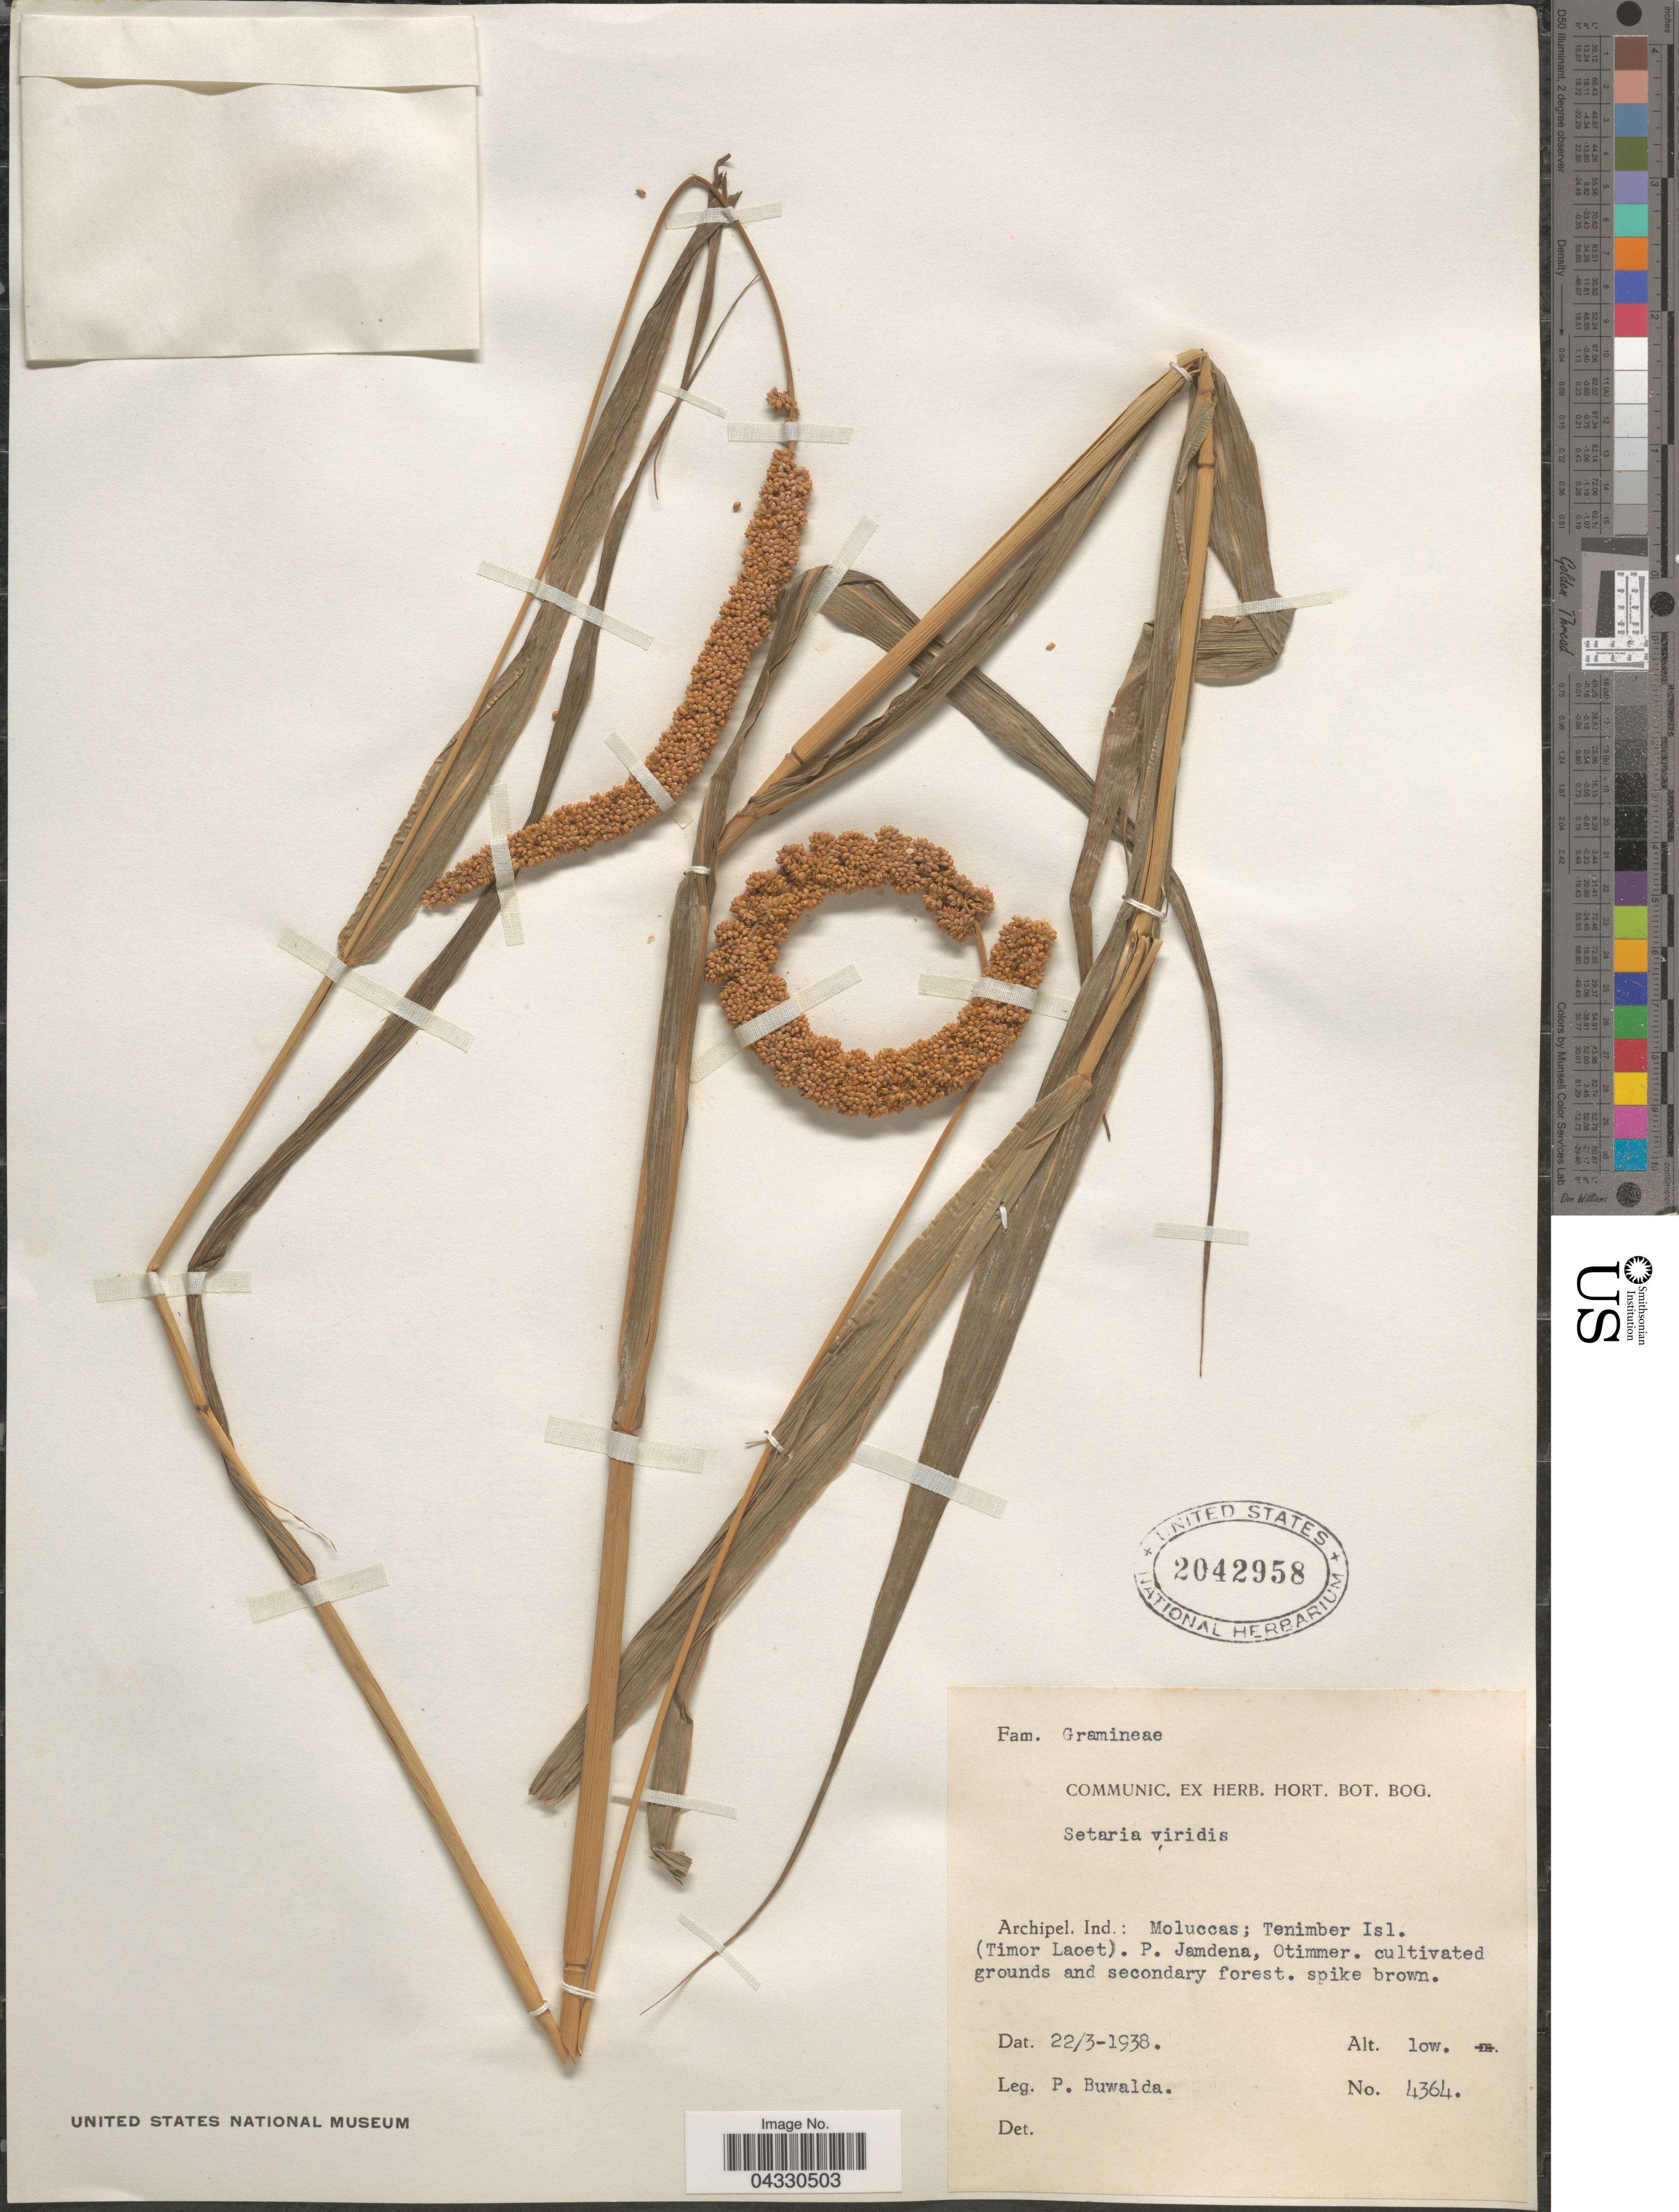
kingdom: Plantae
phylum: Tracheophyta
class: Liliopsida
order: Poales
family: Poaceae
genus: Setaria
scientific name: Setaria viridis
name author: (L.) P. Beauv.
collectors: P. Buwalda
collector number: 4364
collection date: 1938-03-22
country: Indonesia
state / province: Maluku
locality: Archipel. Ind.: Moluccas; Tenimber Isl. (Timor Laoet). P. Jamdena, Otimmer. Cultivated grounds and secondary forest.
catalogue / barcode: US 2042958